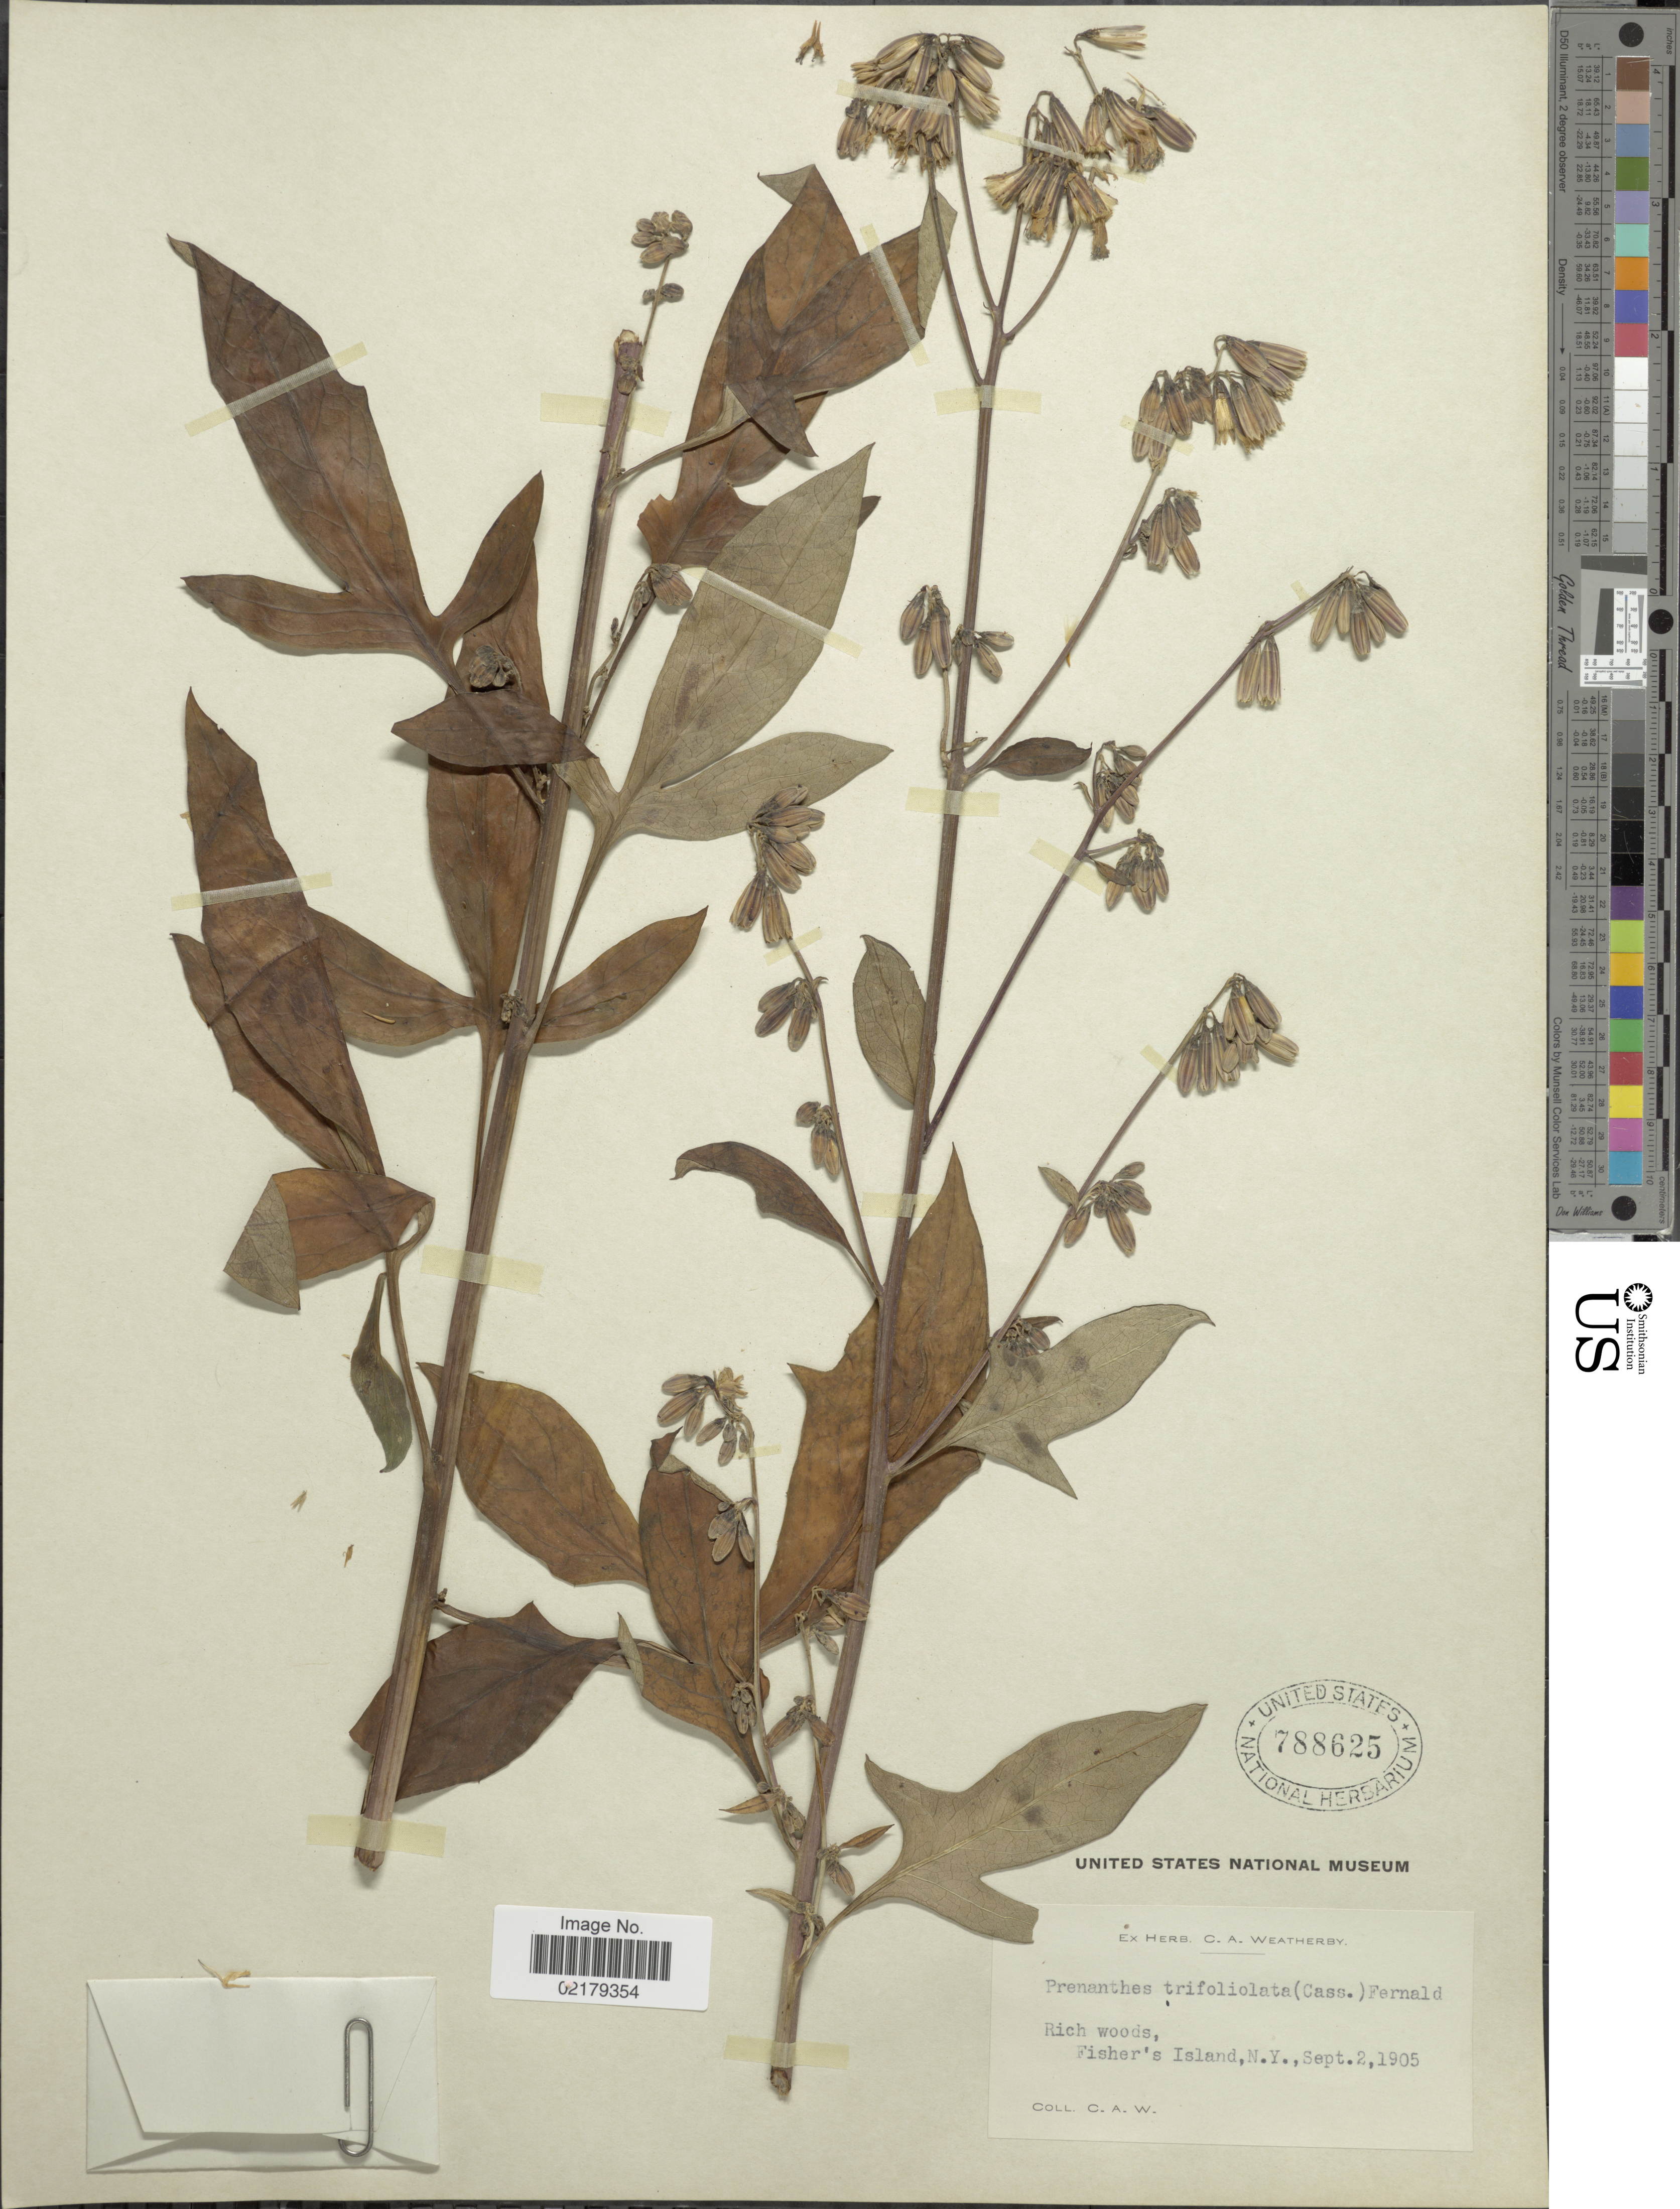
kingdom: Plantae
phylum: Tracheophyta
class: Magnoliopsida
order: Asterales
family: Asteraceae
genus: Nabalus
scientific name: Nabalus trifoliolatus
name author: Cass.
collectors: C. A. Weatherby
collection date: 1905-09-02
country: United States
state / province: New York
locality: Rich woods, Fisher's Island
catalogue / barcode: US 788625